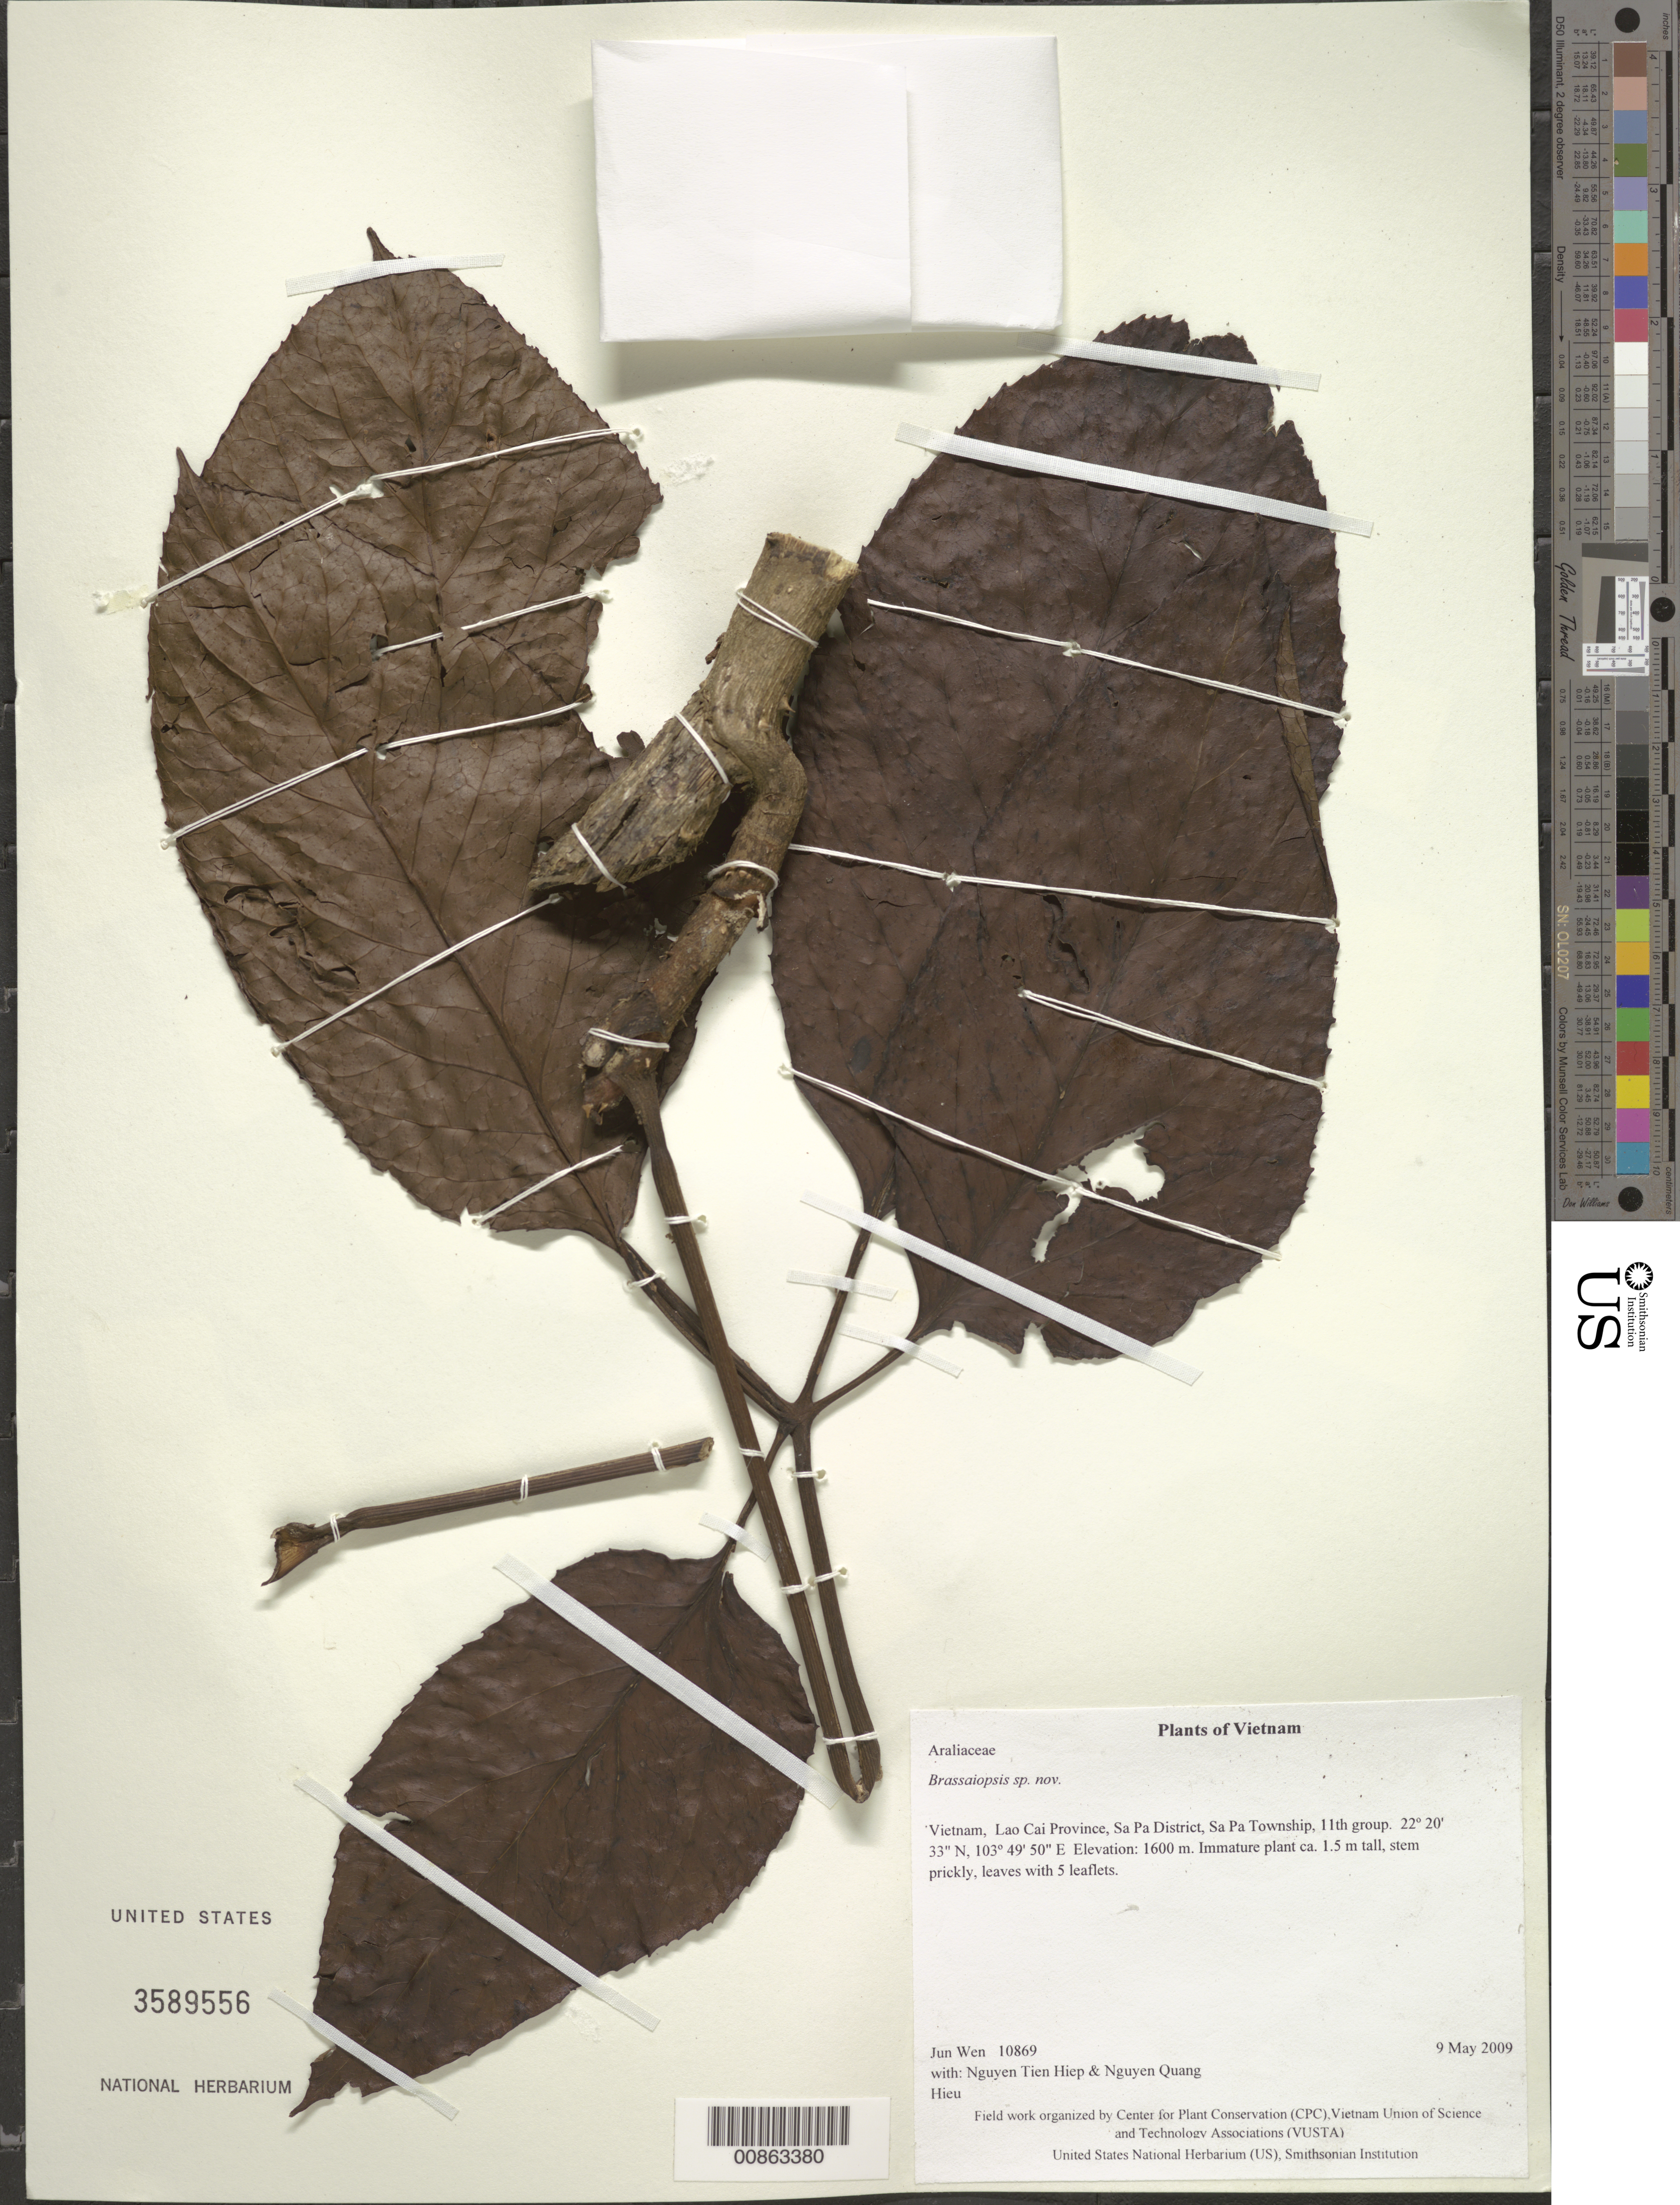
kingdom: Plantae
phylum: Tracheophyta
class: Magnoliopsida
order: Apiales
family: Araliaceae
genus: Brassaiopsis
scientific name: Brassaiopsis sp.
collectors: J. Wen, N. T. Hiep & H. Q. Nguyen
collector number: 10869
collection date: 2009-05-09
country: Vietnam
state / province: Lao Cai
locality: Sa Pa District, Sa Pa Township, 11th group.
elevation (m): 1600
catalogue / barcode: US 3589556